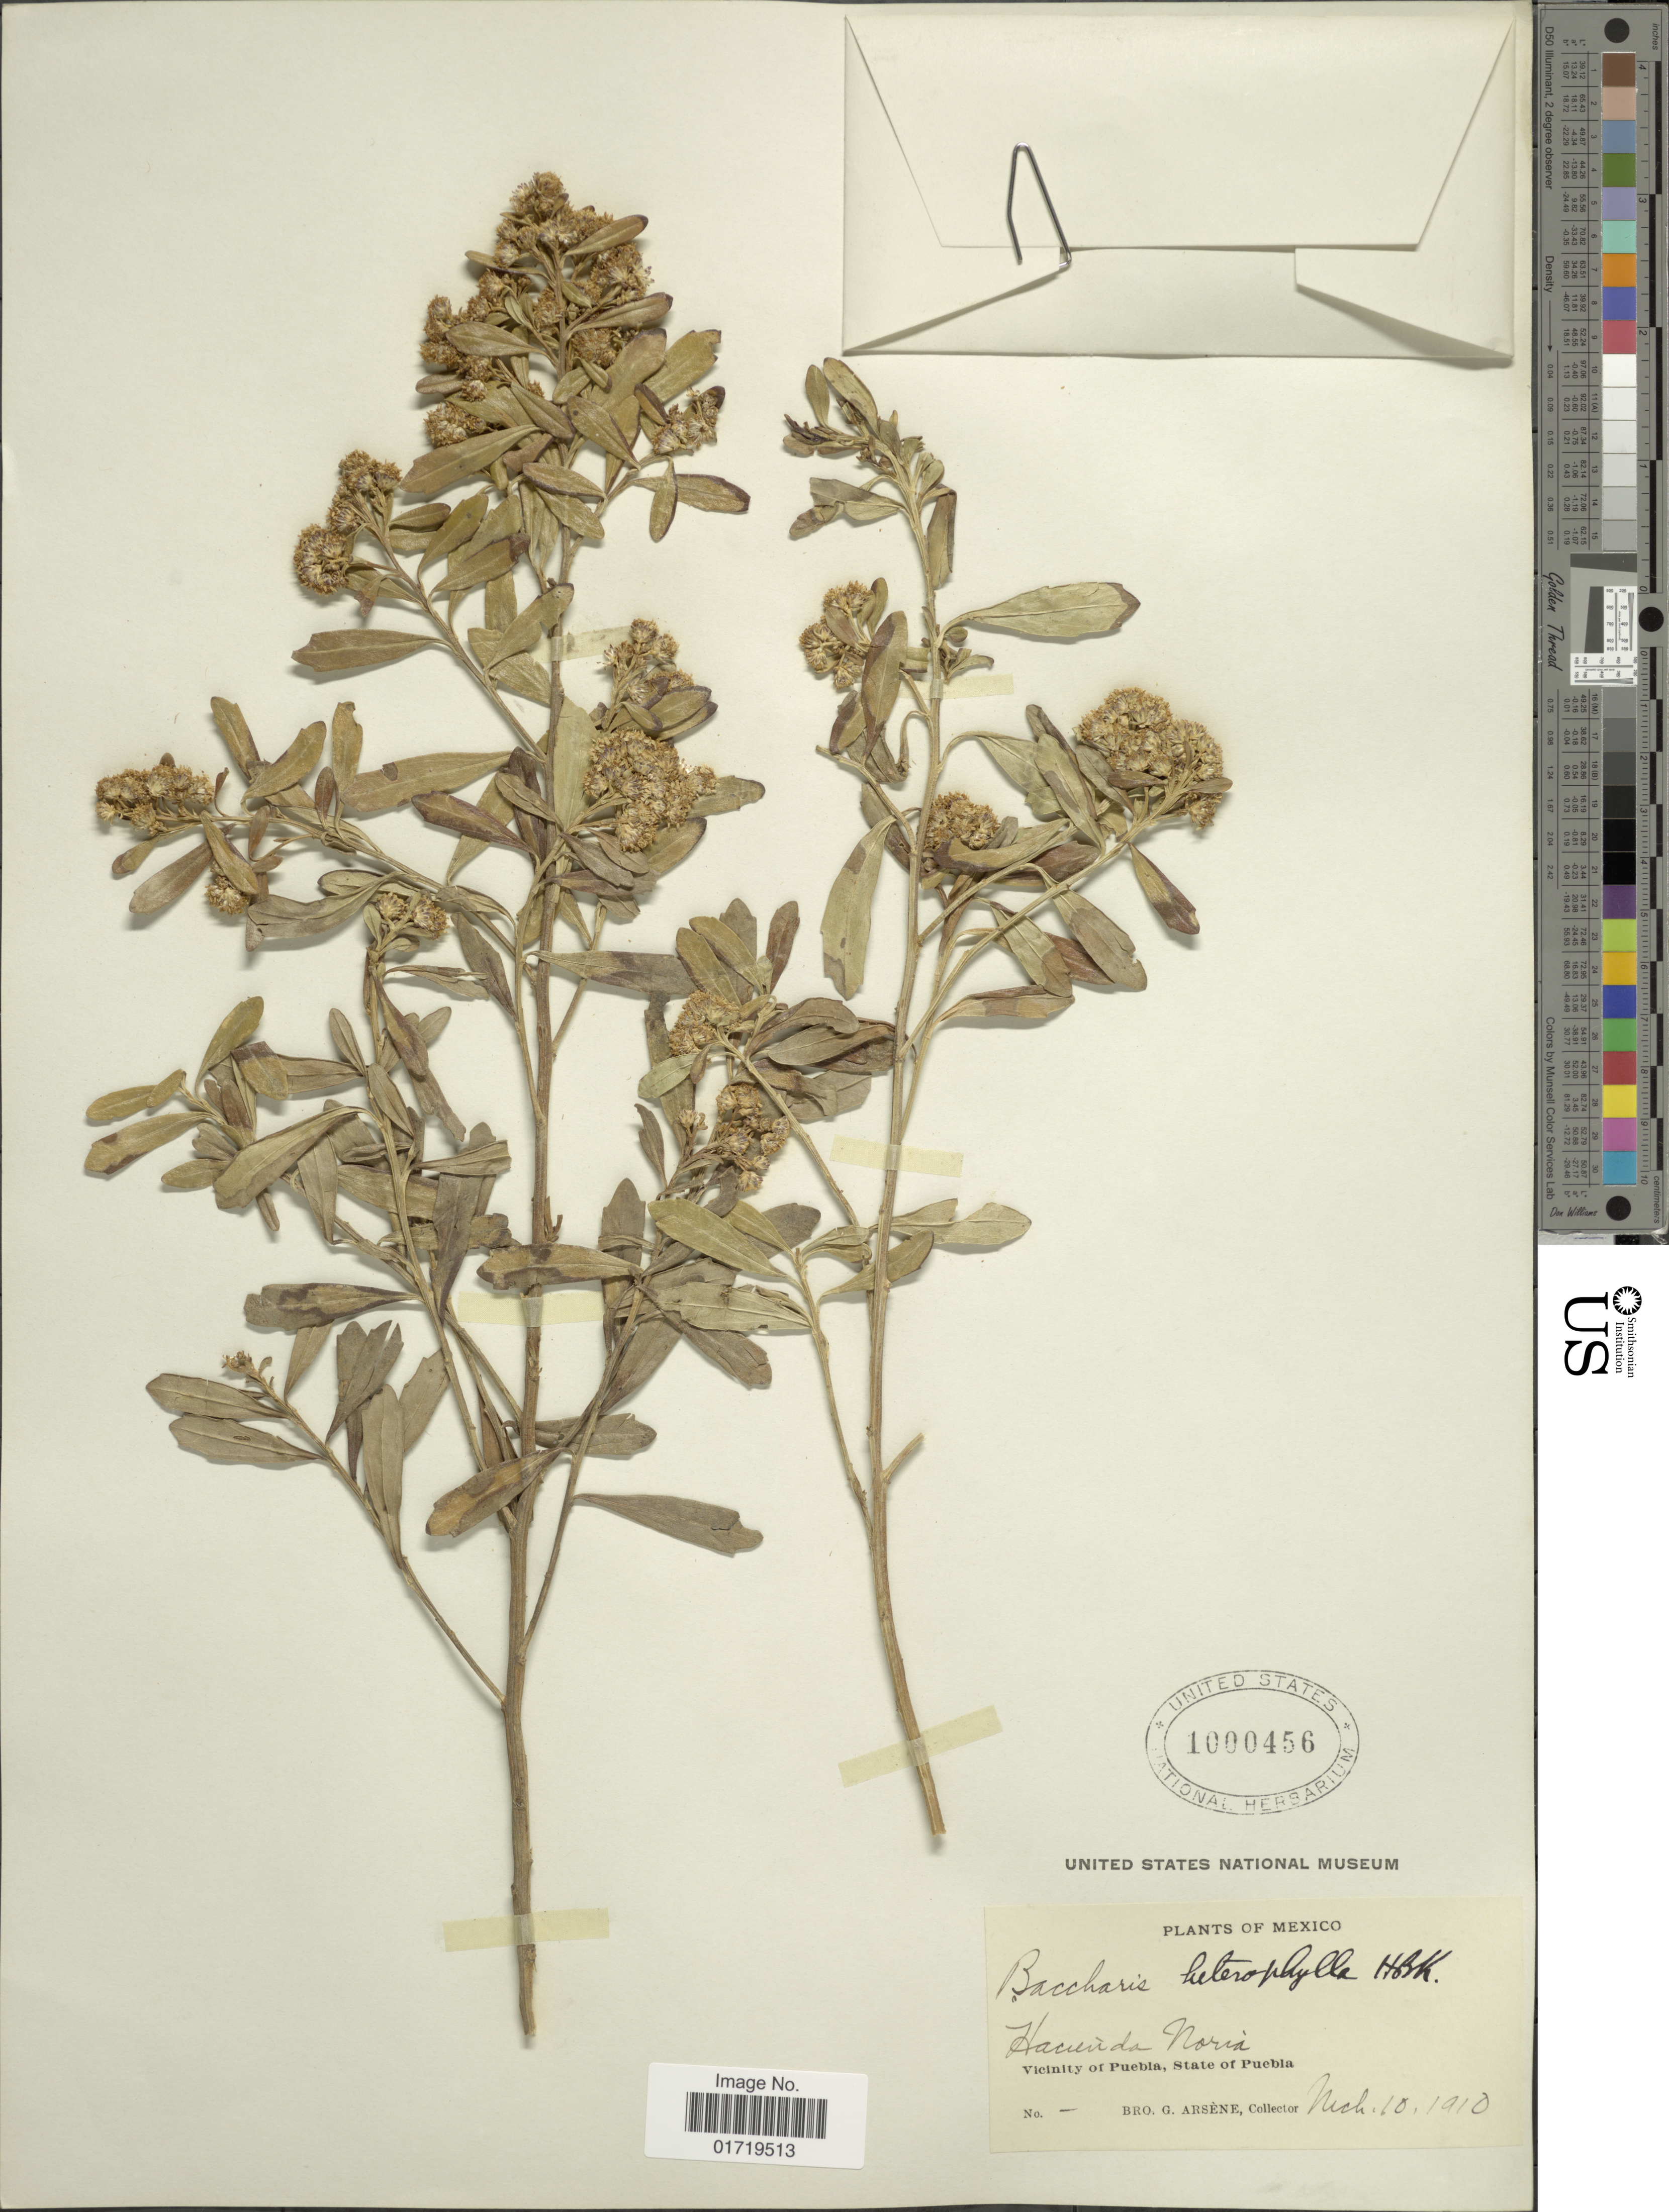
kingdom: Plantae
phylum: Tracheophyta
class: Magnoliopsida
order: Asterales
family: Asteraceae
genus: Baccharis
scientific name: Baccharis heterophylla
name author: Kunth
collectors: Bro. G. Arsène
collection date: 1910-03-10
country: Mexico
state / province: Puebla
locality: Hacienda Noria, Vicinity of Puebla, State of Puebla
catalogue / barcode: US 1000456